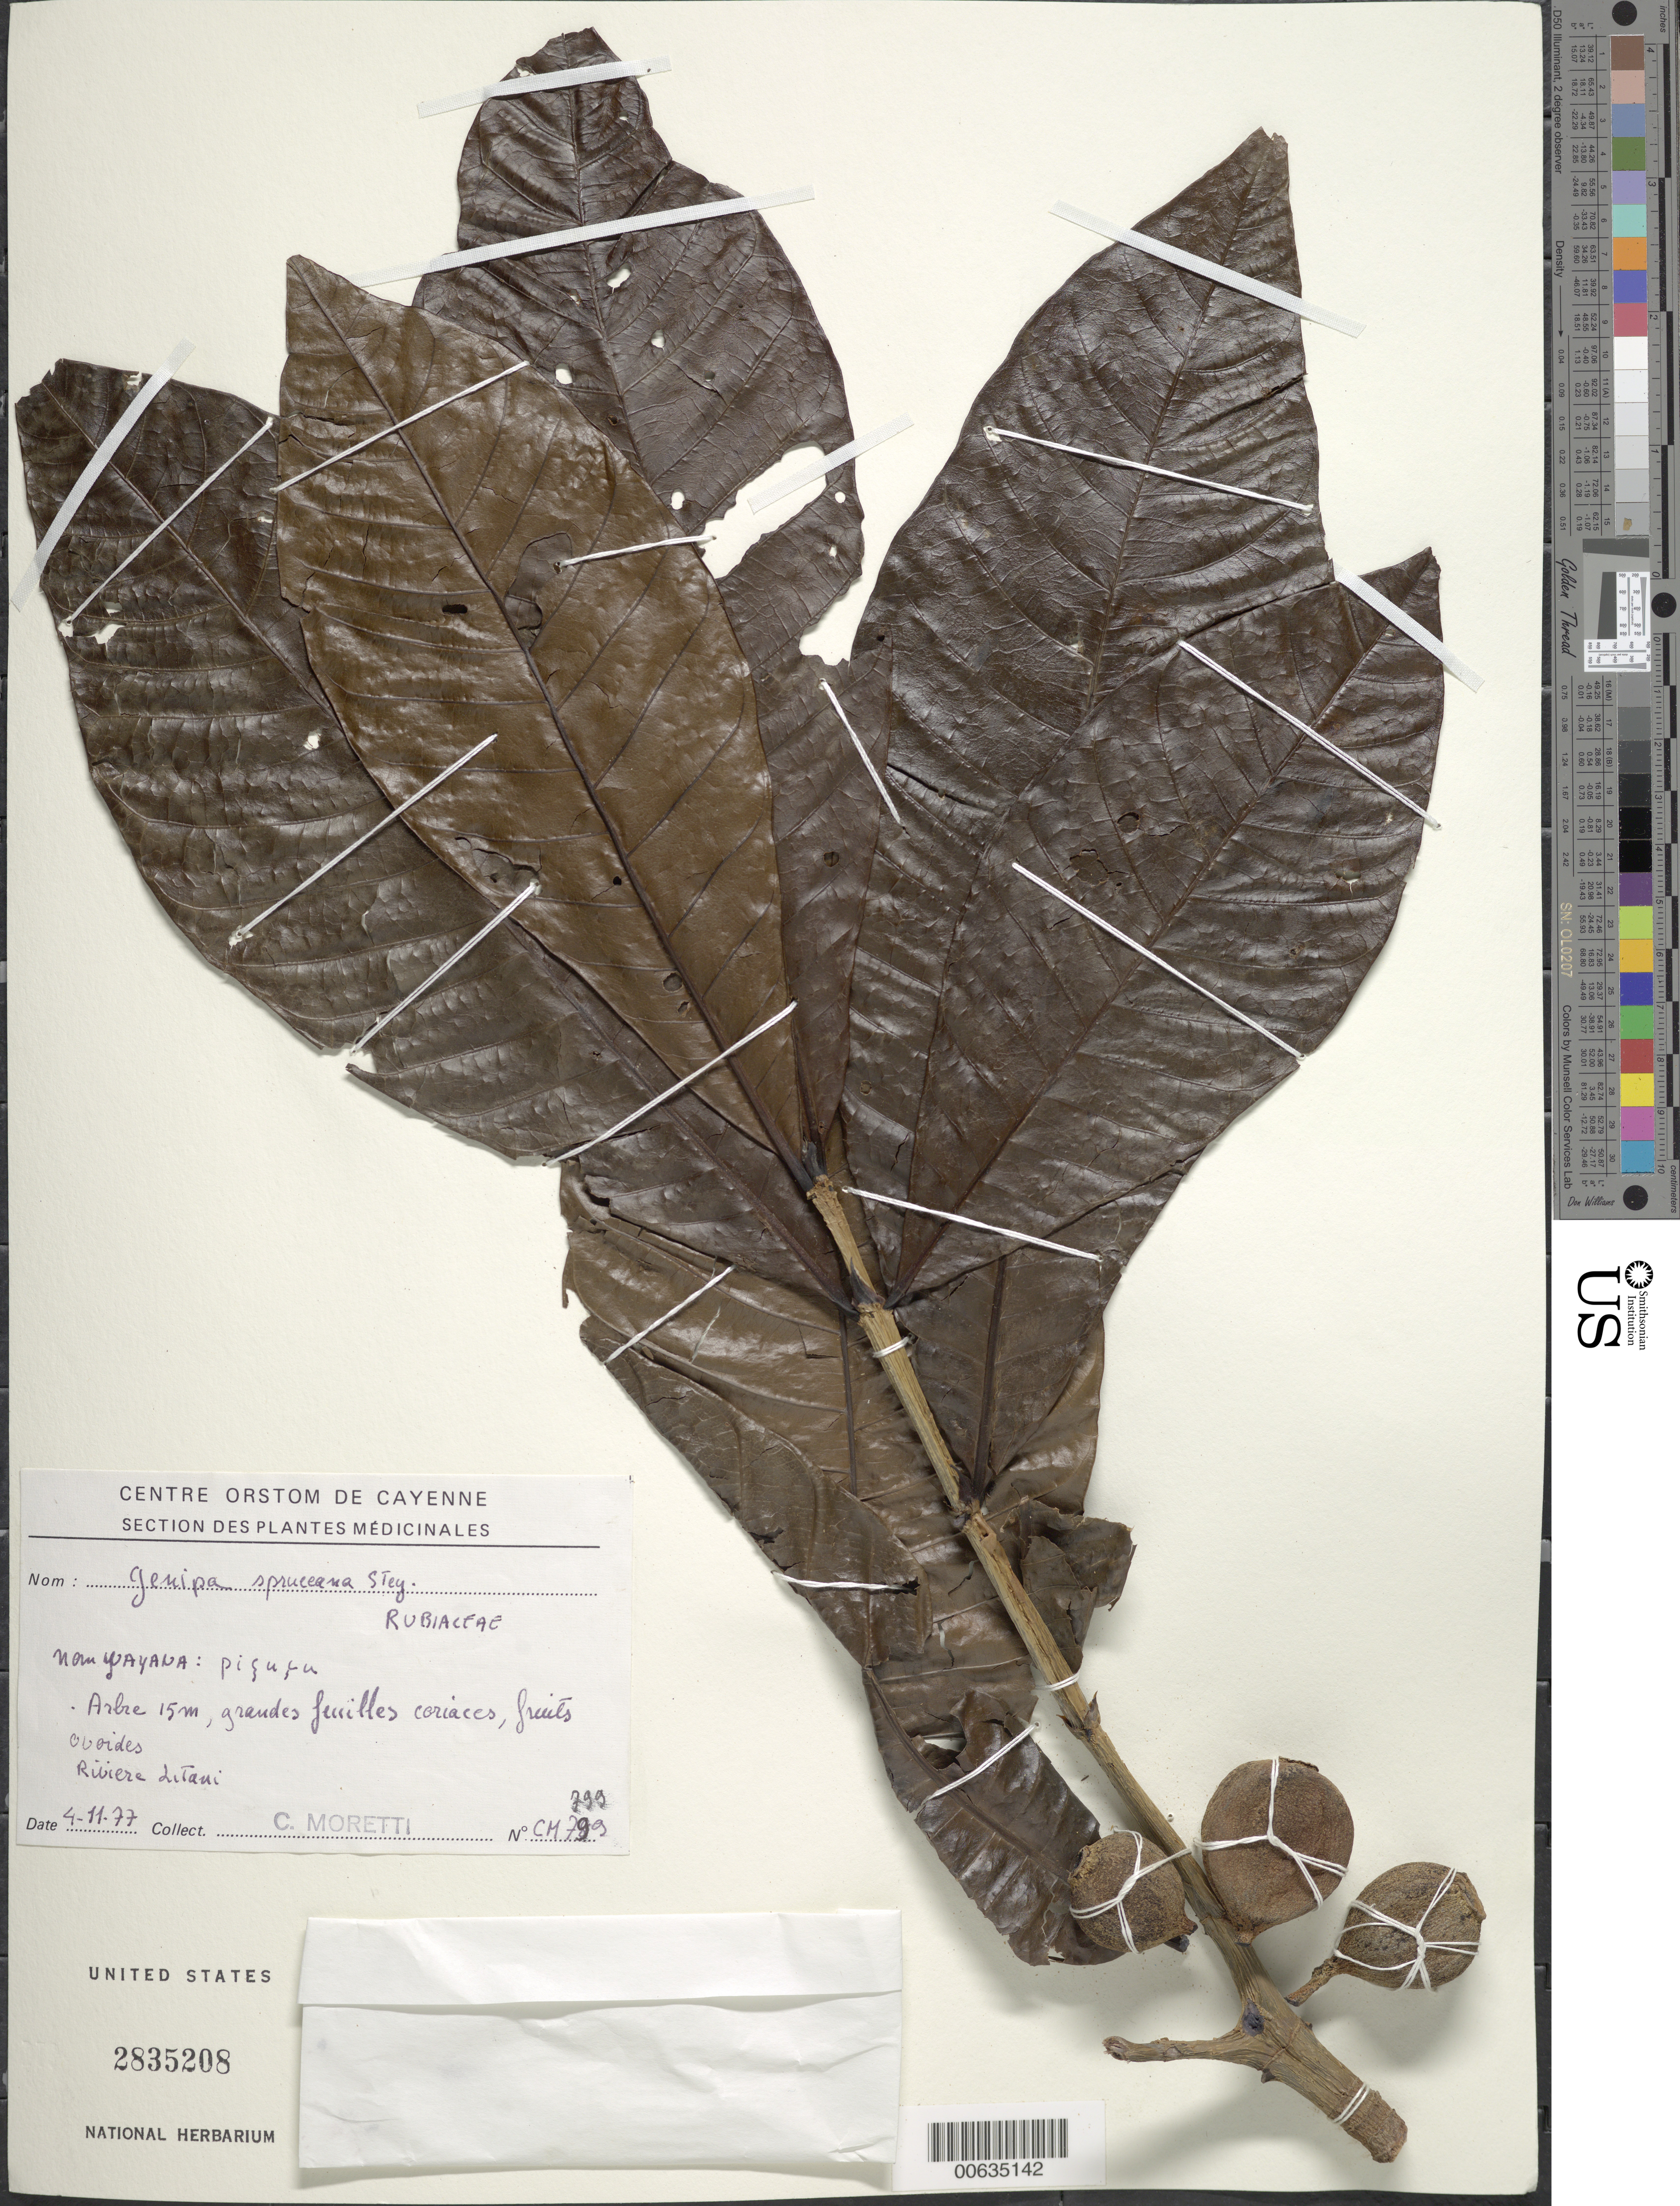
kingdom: Plantae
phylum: Tracheophyta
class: Magnoliopsida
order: Gentianales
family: Rubiaceae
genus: Genipa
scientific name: Genipa spruceana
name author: Steyerm.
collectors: C. Moretti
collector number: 799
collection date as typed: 4-Nov-77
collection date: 1977-11-04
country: French Guiana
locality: Rivière Litani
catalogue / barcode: US 2835208